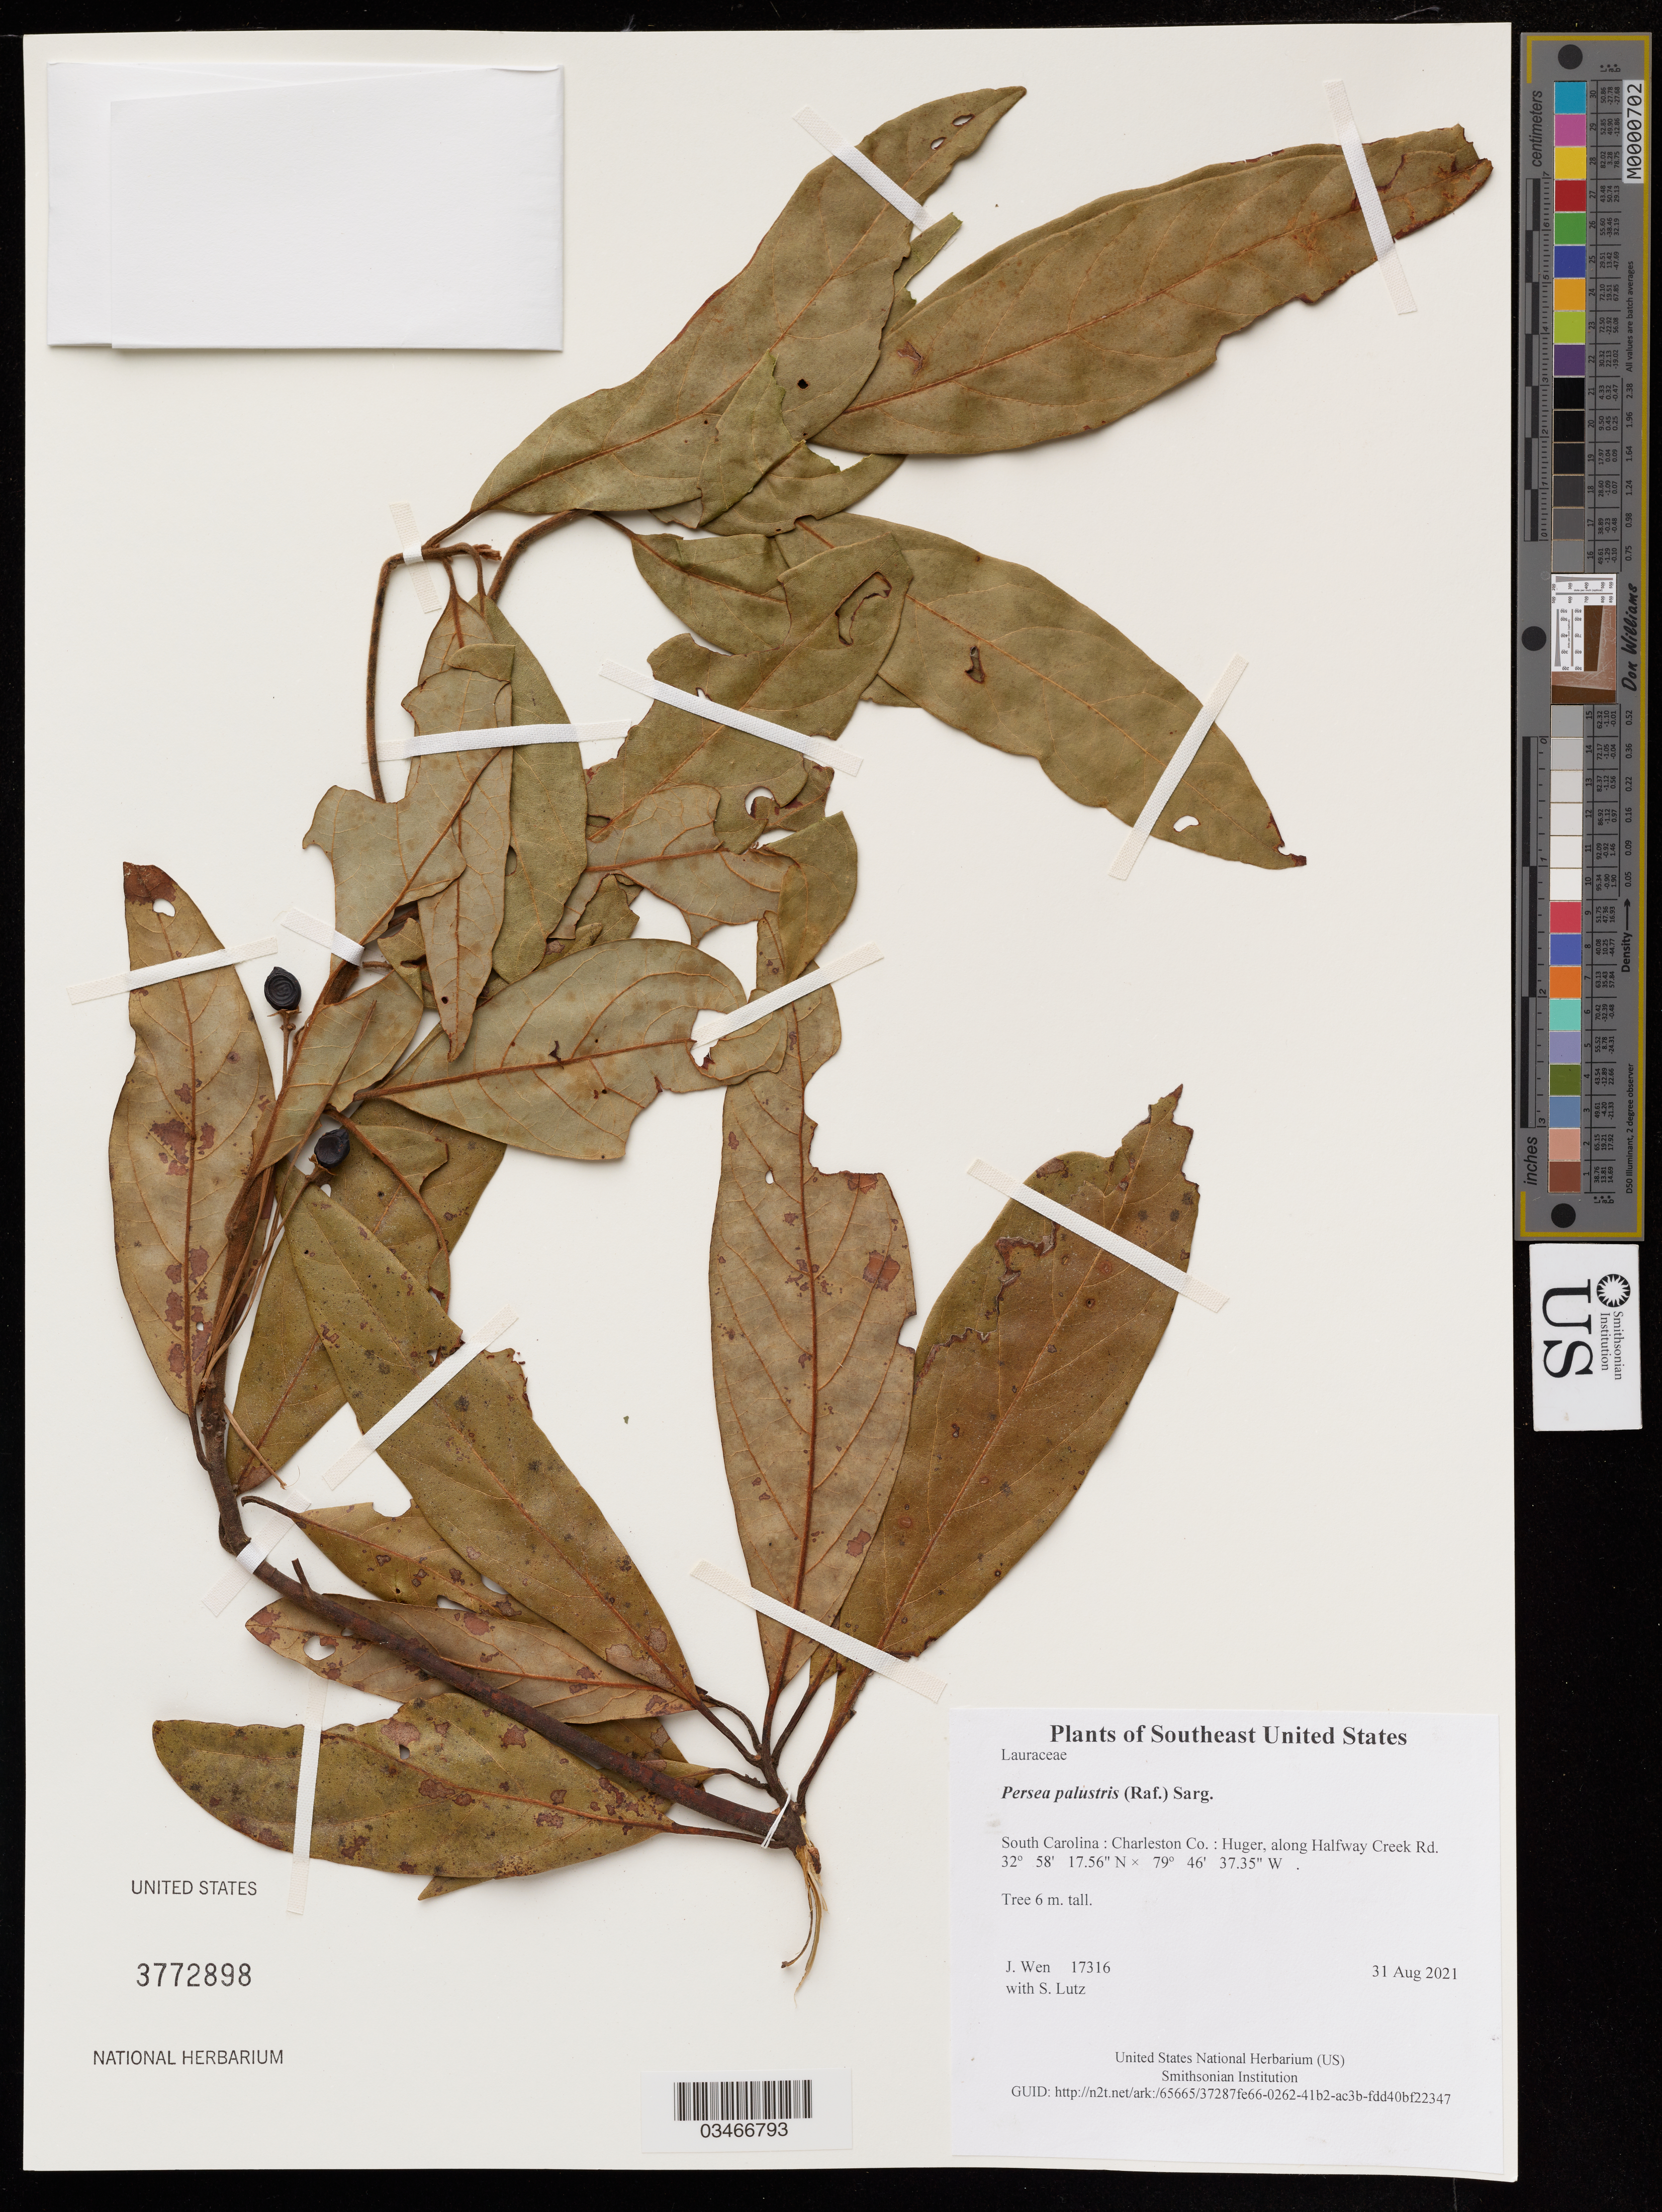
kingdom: Plantae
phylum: Tracheophyta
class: Magnoliopsida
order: Laurales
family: Lauraceae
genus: Persea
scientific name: Persea palustris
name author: (Raf.) Sarg.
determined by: Wen, Jun, (BOT), Smithsonian Institution - National Museum of Natural History (UNITED STATES)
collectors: J. Wen & S. Lutz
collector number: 17316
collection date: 2021-08-31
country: United States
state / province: South Carolina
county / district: Charleston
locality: Huger, along Halfway Creek Rd.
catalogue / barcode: US 3772898